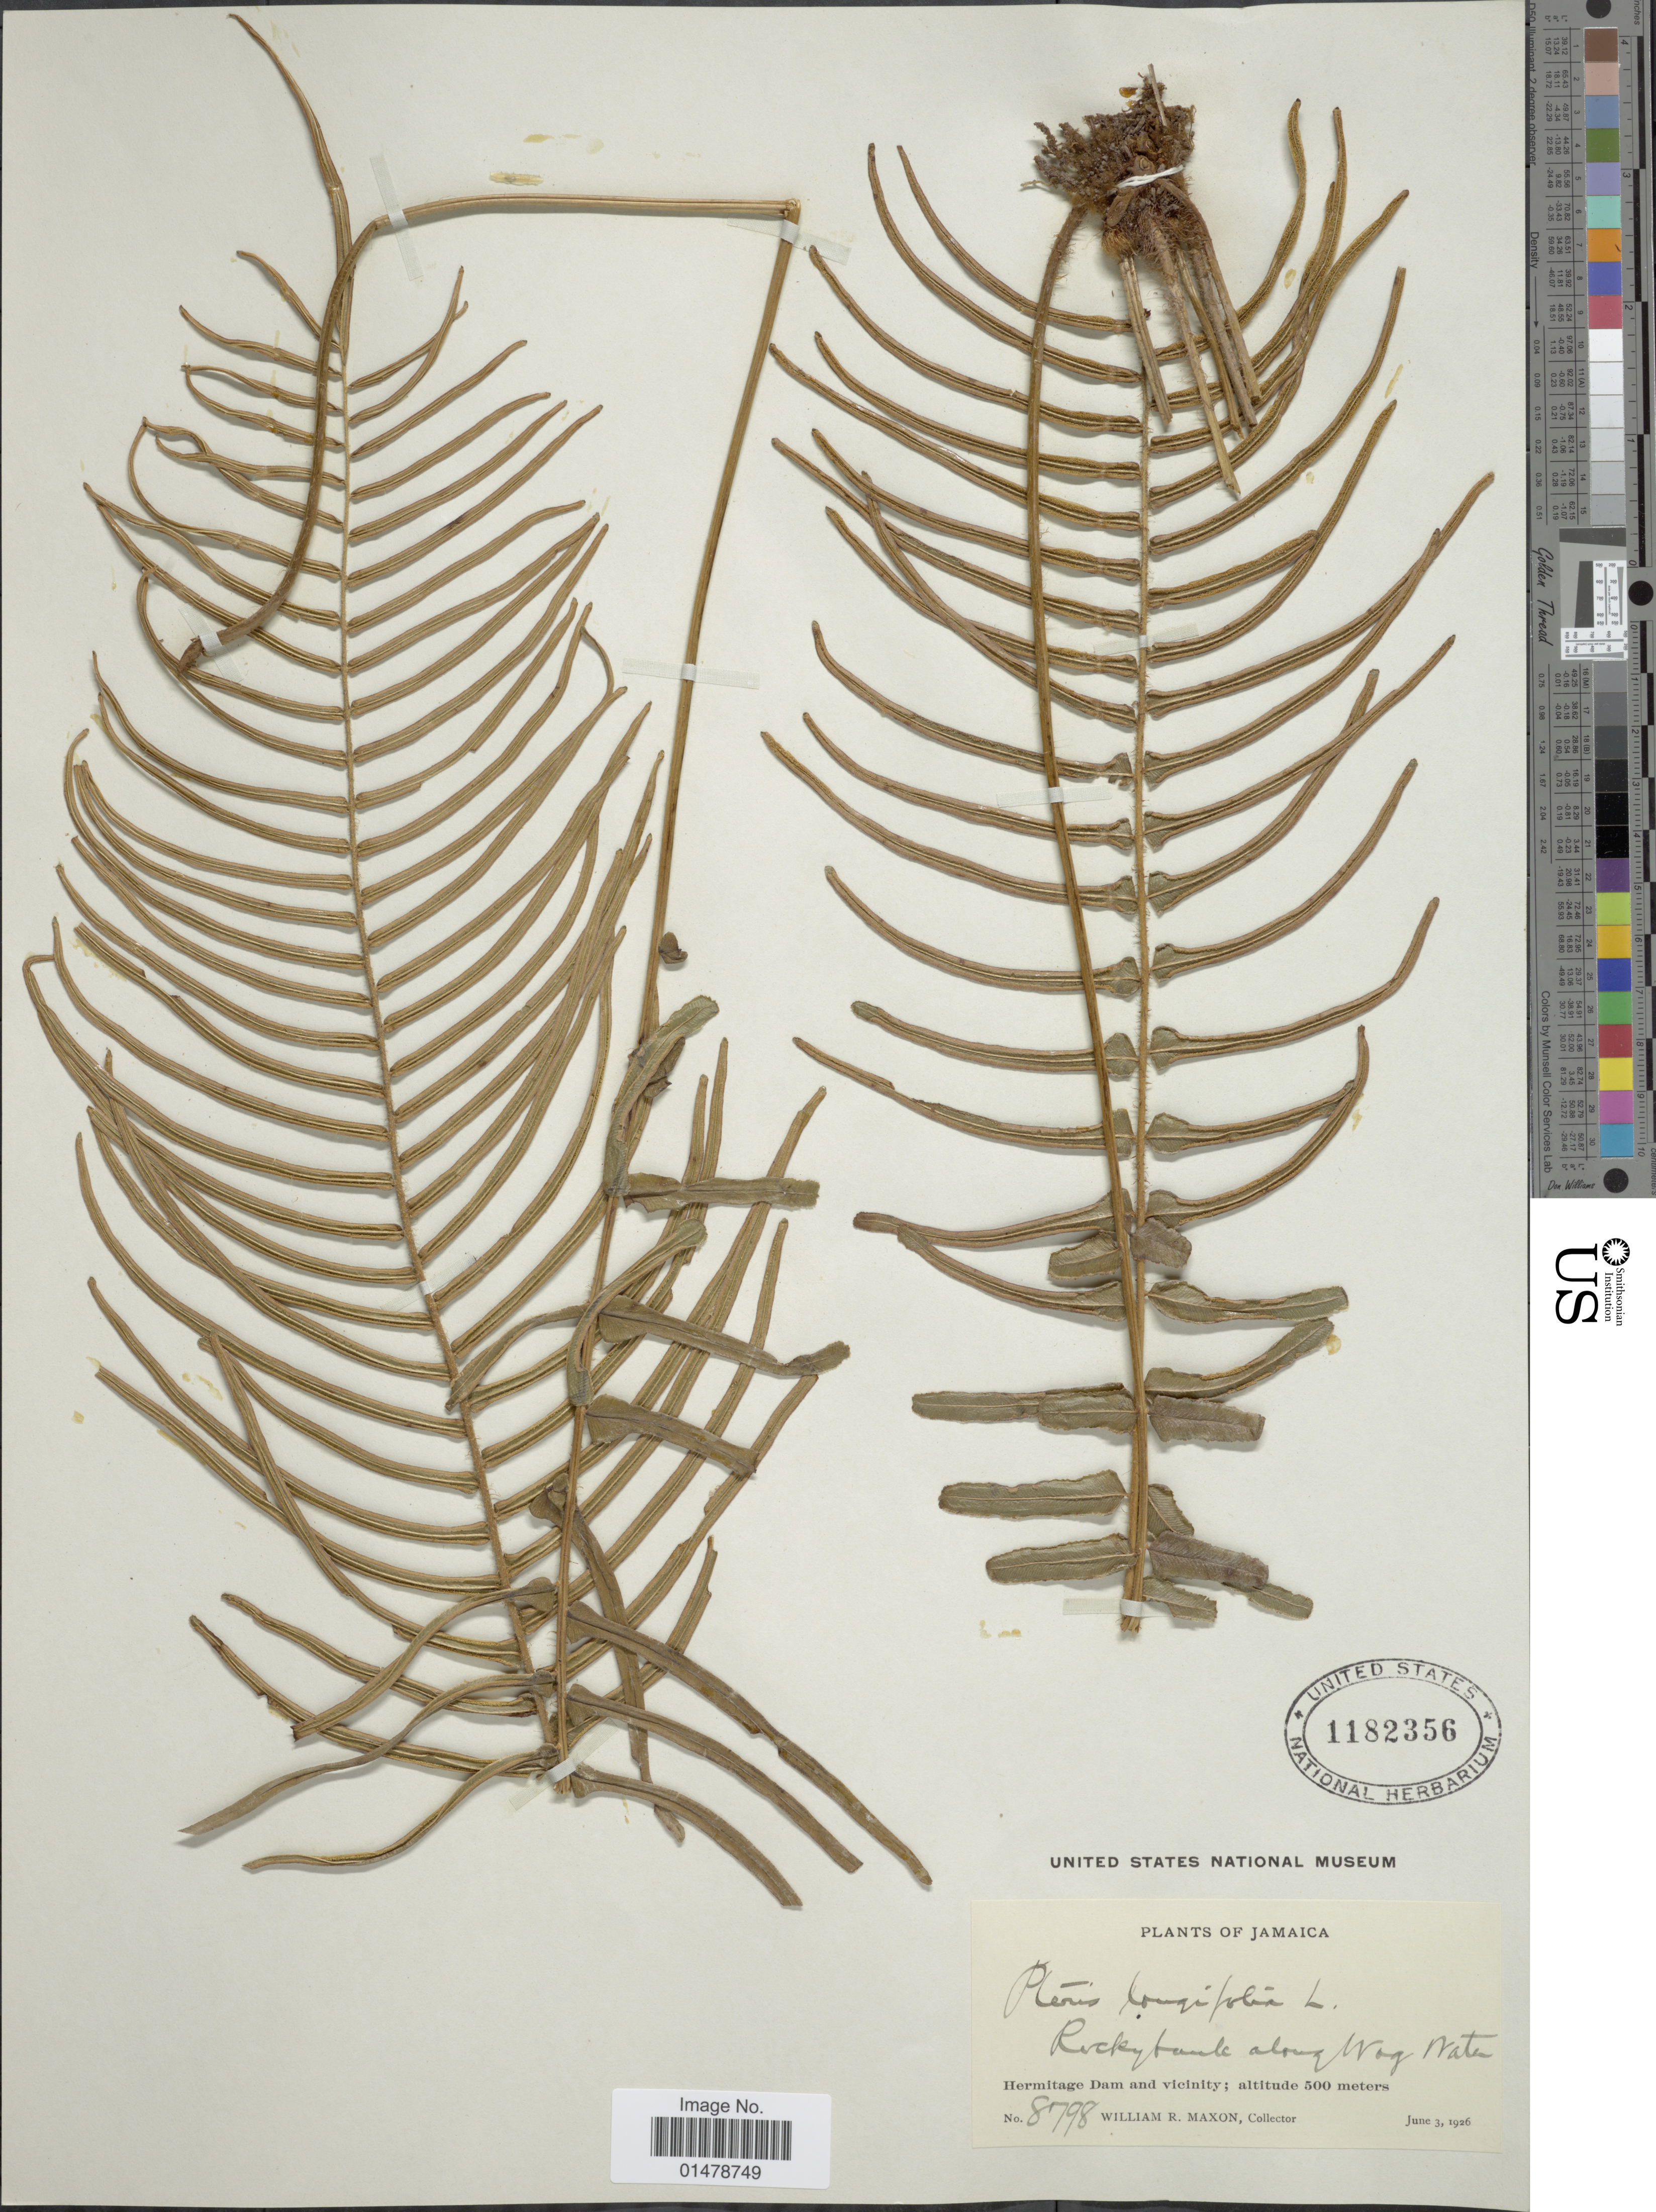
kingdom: Plantae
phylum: Tracheophyta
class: Polypodiopsida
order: Polypodiales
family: Pteridaceae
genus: Pteris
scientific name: Pteris longifolia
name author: L.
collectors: W. R. Maxon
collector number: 8798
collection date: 1926-06-03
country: Jamaica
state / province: Saint Andrew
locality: Hermitage Dam and vicinity. Rocky bank along Wag Water.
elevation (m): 500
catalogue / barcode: US 1182356